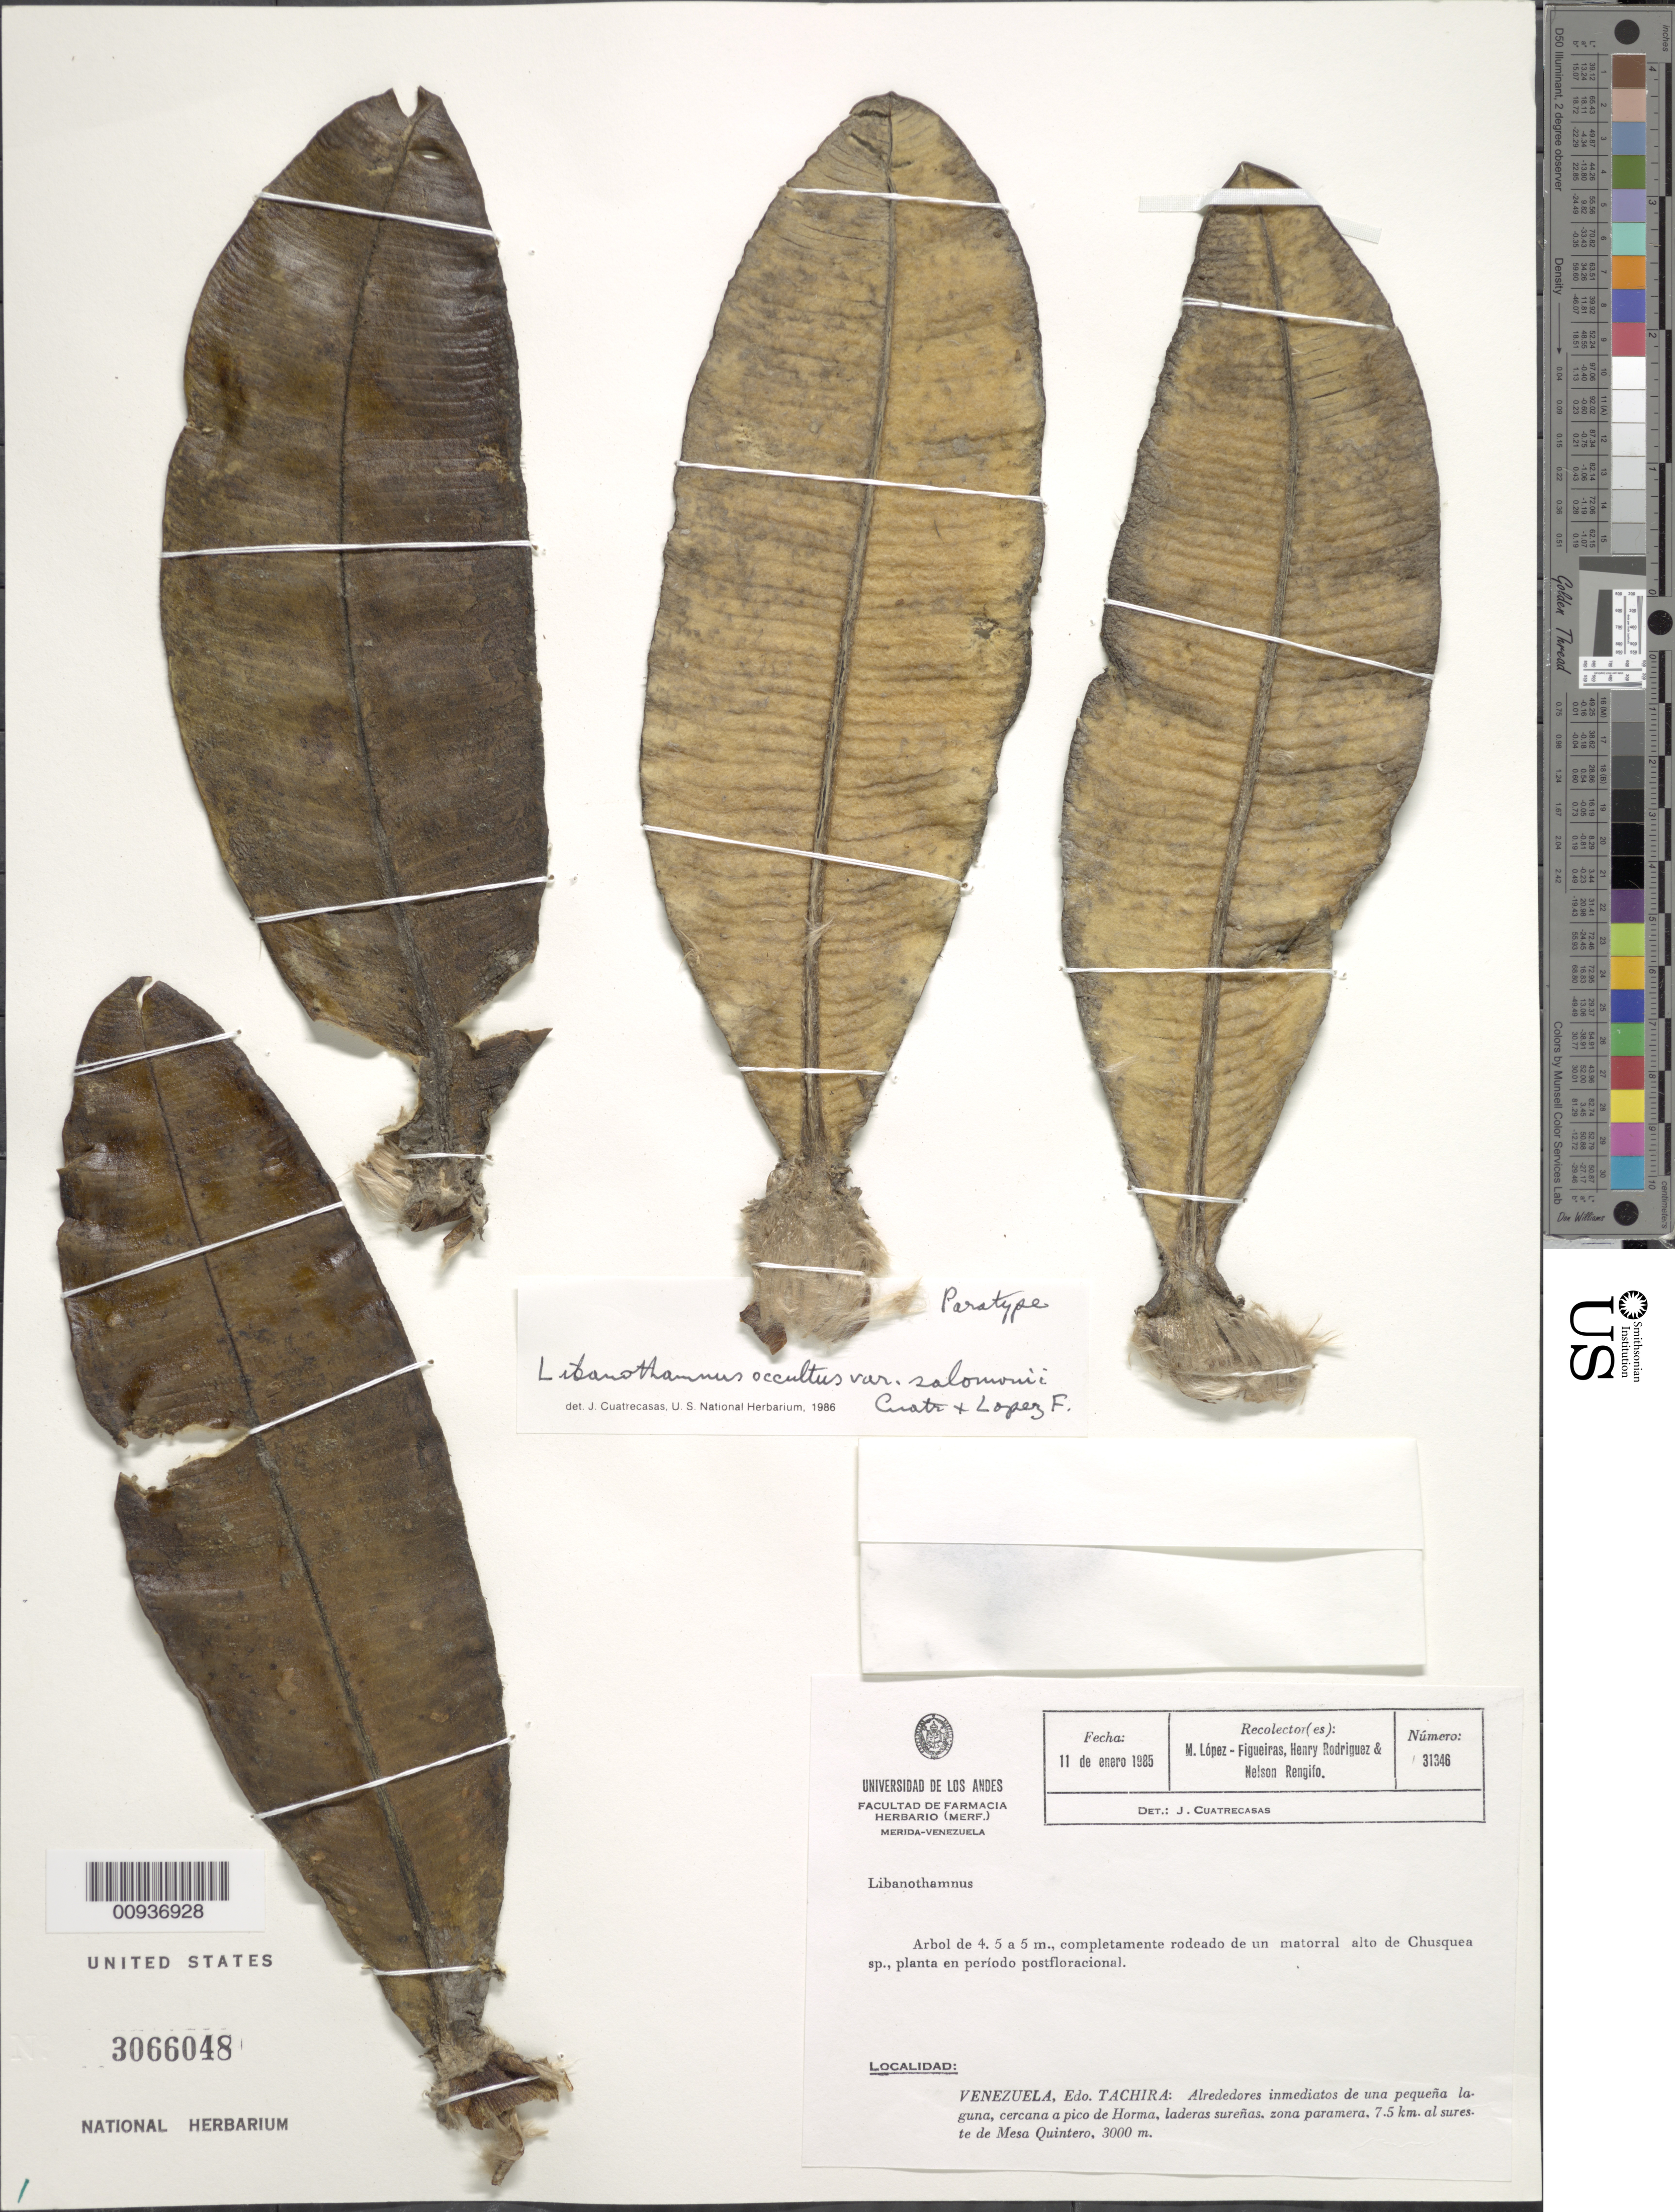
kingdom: Plantae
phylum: Tracheophyta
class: Magnoliopsida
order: Asterales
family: Asteraceae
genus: Libanothamnus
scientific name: Libanothamnus occultus subsp. occultus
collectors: M. López Figueiras, H. A. Rodriguez & N. Rengifo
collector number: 31346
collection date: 1985-01-11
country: Venezuela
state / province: Tachira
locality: Alrededores immediatos de una pequena laguna, cercana a pico de Horm, laderas surenas, zona paramera, 7.5 km al sureste de Mesa Quintero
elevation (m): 3000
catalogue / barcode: US 3066048